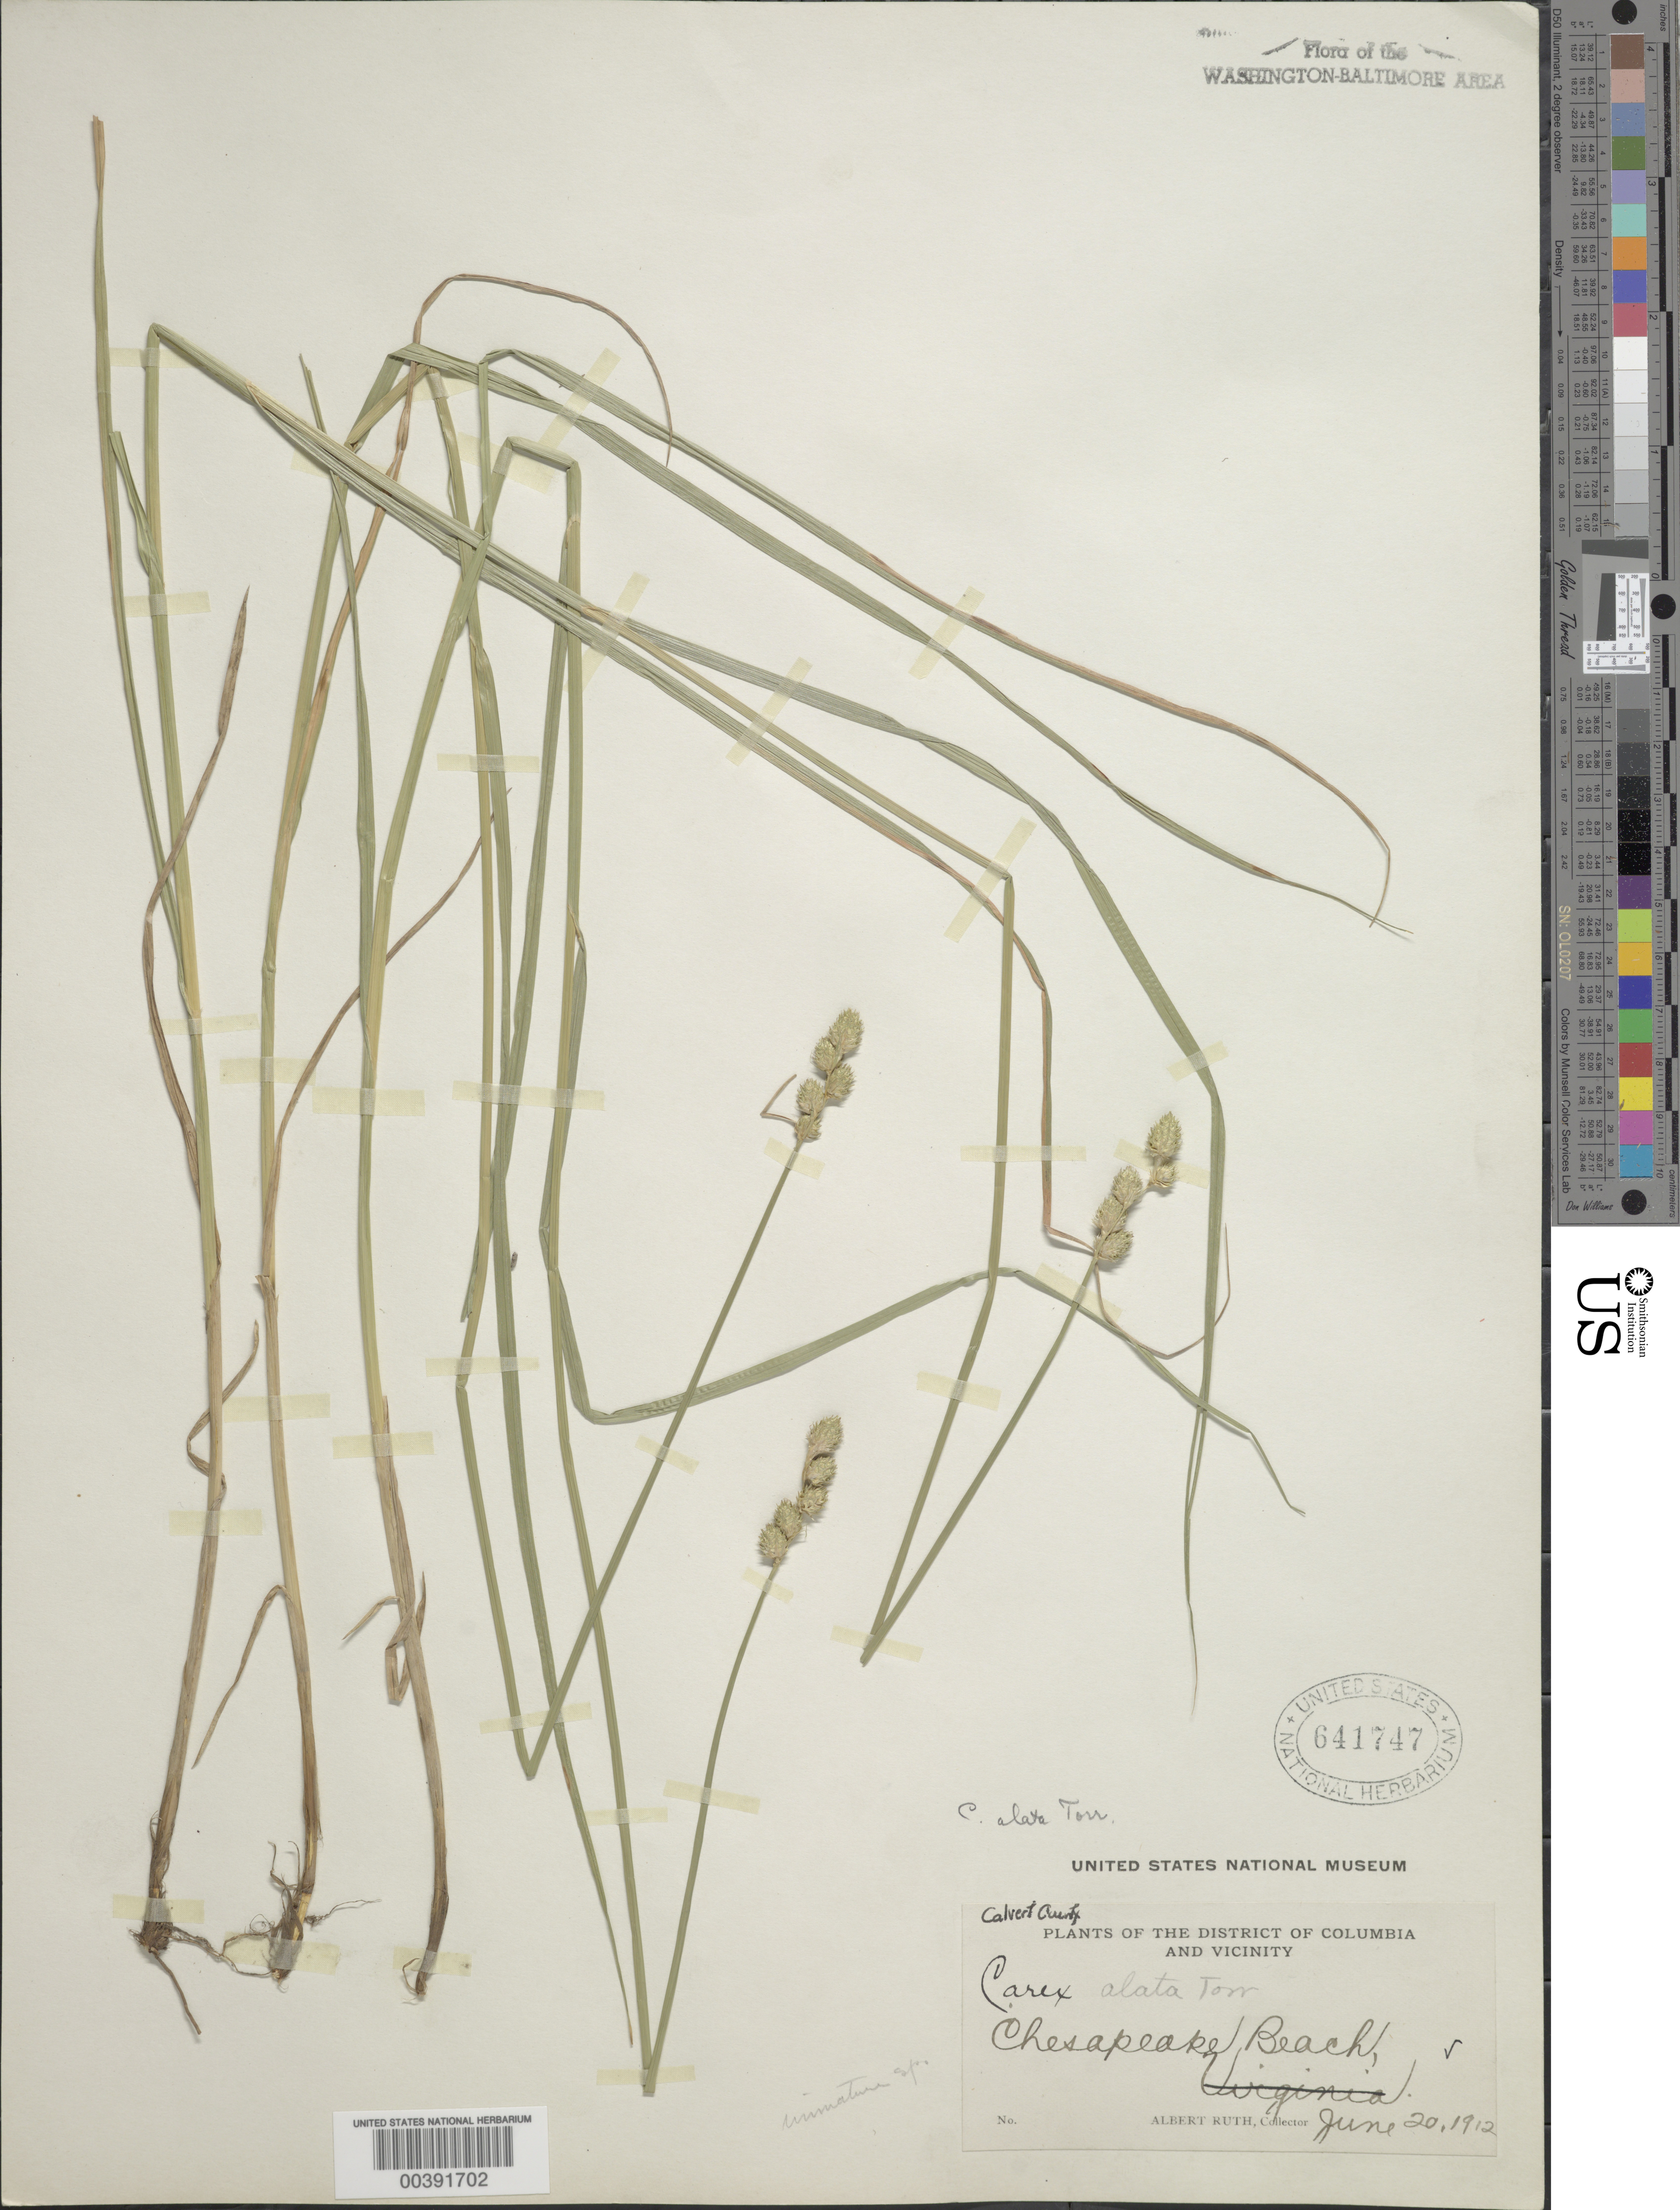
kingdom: Plantae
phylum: Tracheophyta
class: Liliopsida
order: Poales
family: Cyperaceae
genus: Carex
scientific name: Carex alata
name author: Torr.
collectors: A. Ruth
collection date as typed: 20 Jun 1912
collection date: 1912-06-20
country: United States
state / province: Maryland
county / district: Calvert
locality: Chesapeake Beach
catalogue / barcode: US 641747